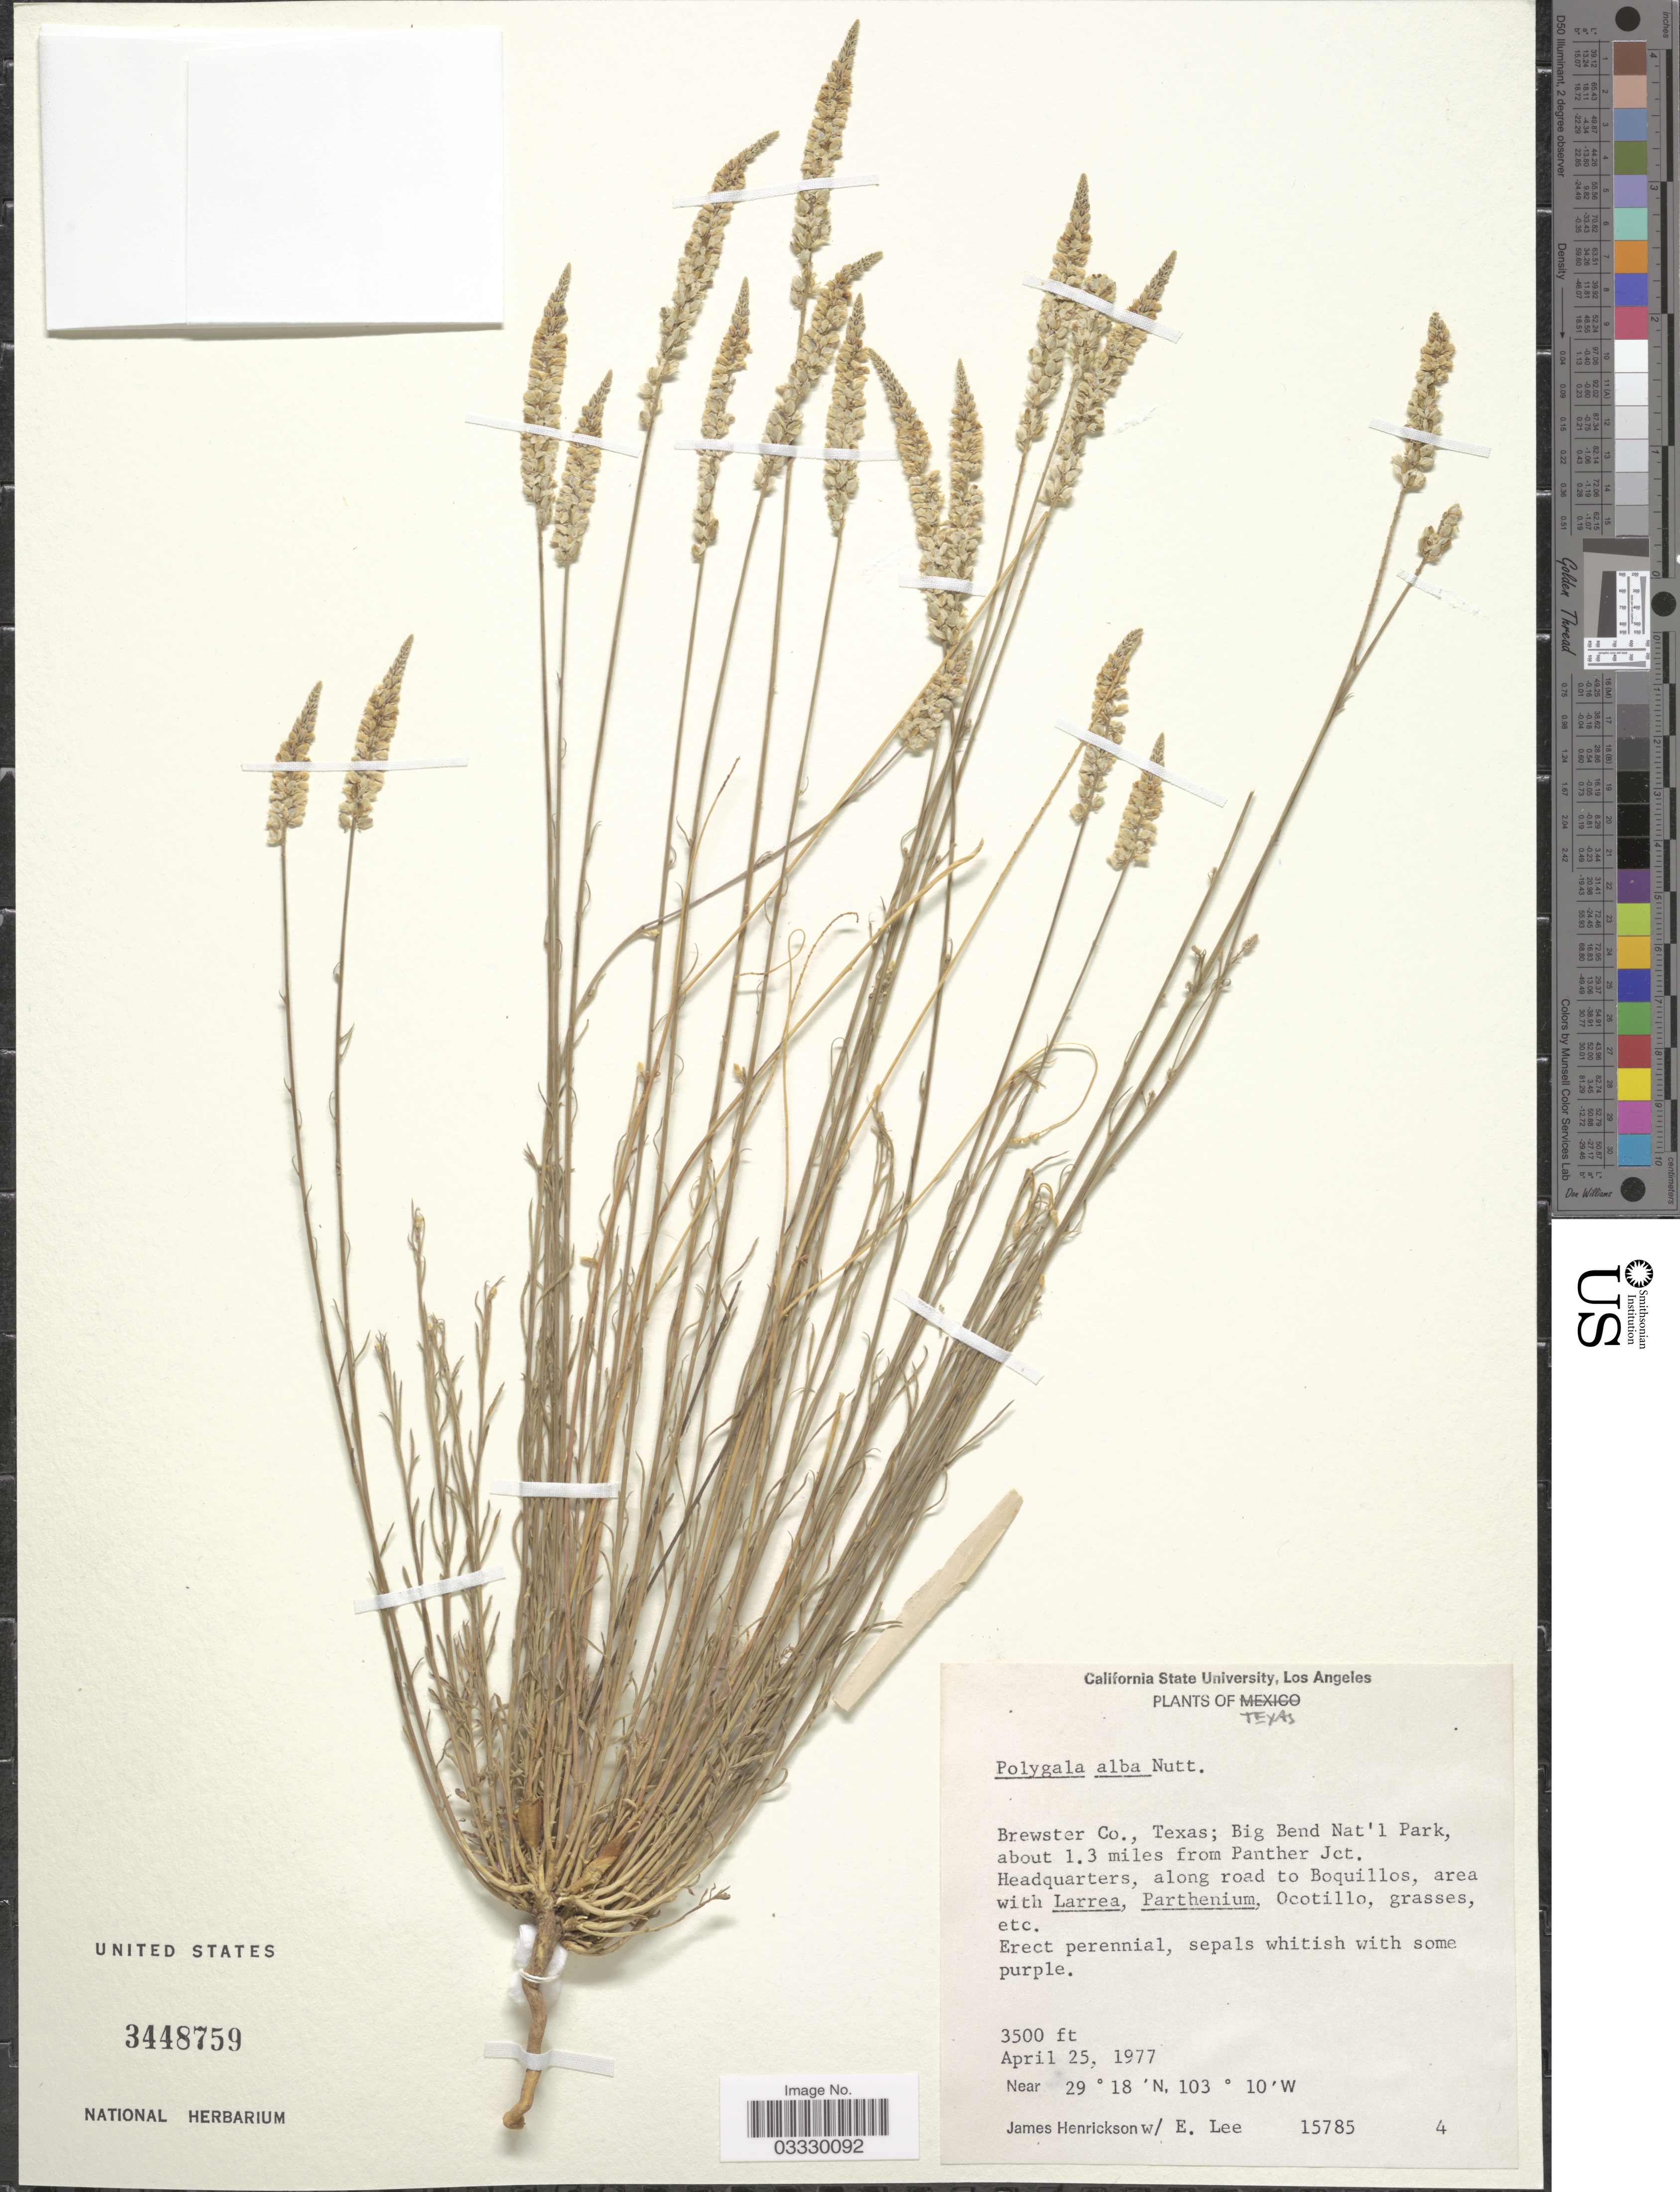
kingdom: Plantae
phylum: Tracheophyta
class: Magnoliopsida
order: Fabales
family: Polygalaceae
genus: Polygala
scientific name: Polygala alba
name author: Nutt.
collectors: J. Henrickson & E. Lee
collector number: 15785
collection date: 1977-04-25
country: United States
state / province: Texas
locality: Brewster Co.; Big Bend Nat' l Park, about 1.3 miles from Panther Jct. Headquarters, along road to Boquillos.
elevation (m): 1067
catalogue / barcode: US 3448759